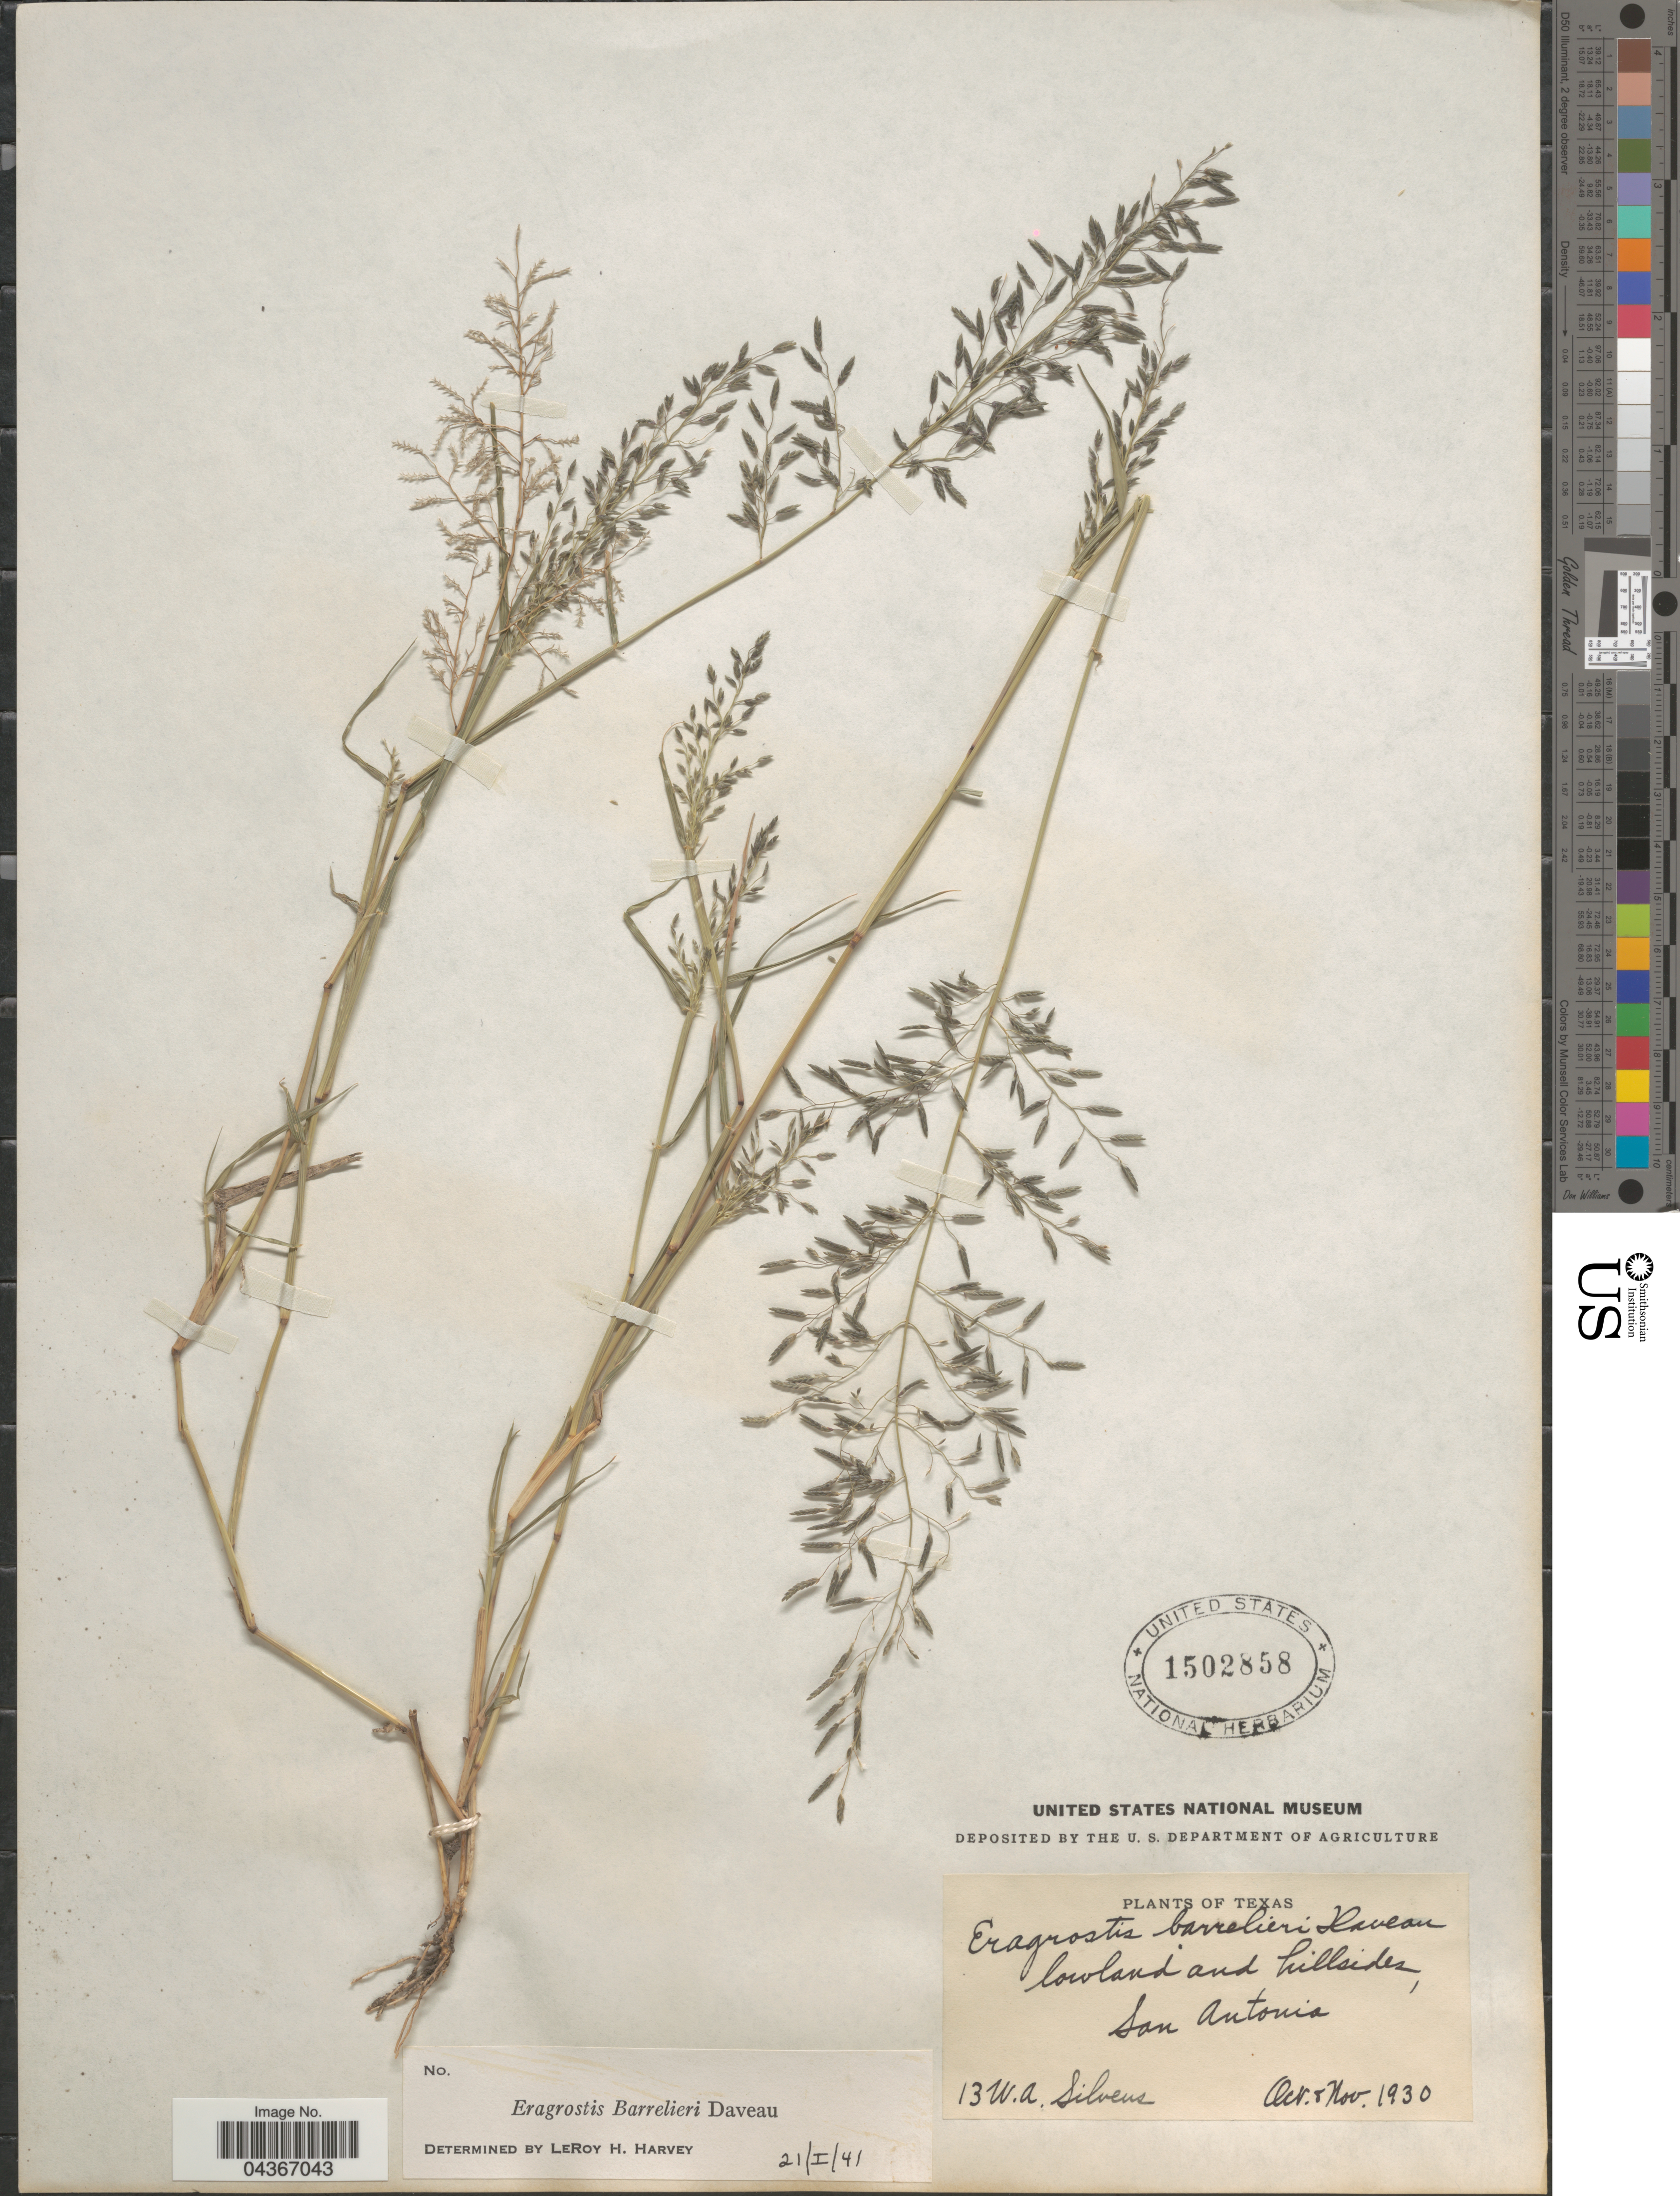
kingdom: Plantae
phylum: Tracheophyta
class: Liliopsida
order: Poales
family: Poaceae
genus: Eragrostis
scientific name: Eragrostis barrelieri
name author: Daveau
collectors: W. Silveus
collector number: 13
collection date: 1930-08/1930-11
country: United States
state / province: Texas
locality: Lowland and hillsides, San Antonio.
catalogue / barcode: US 1502858